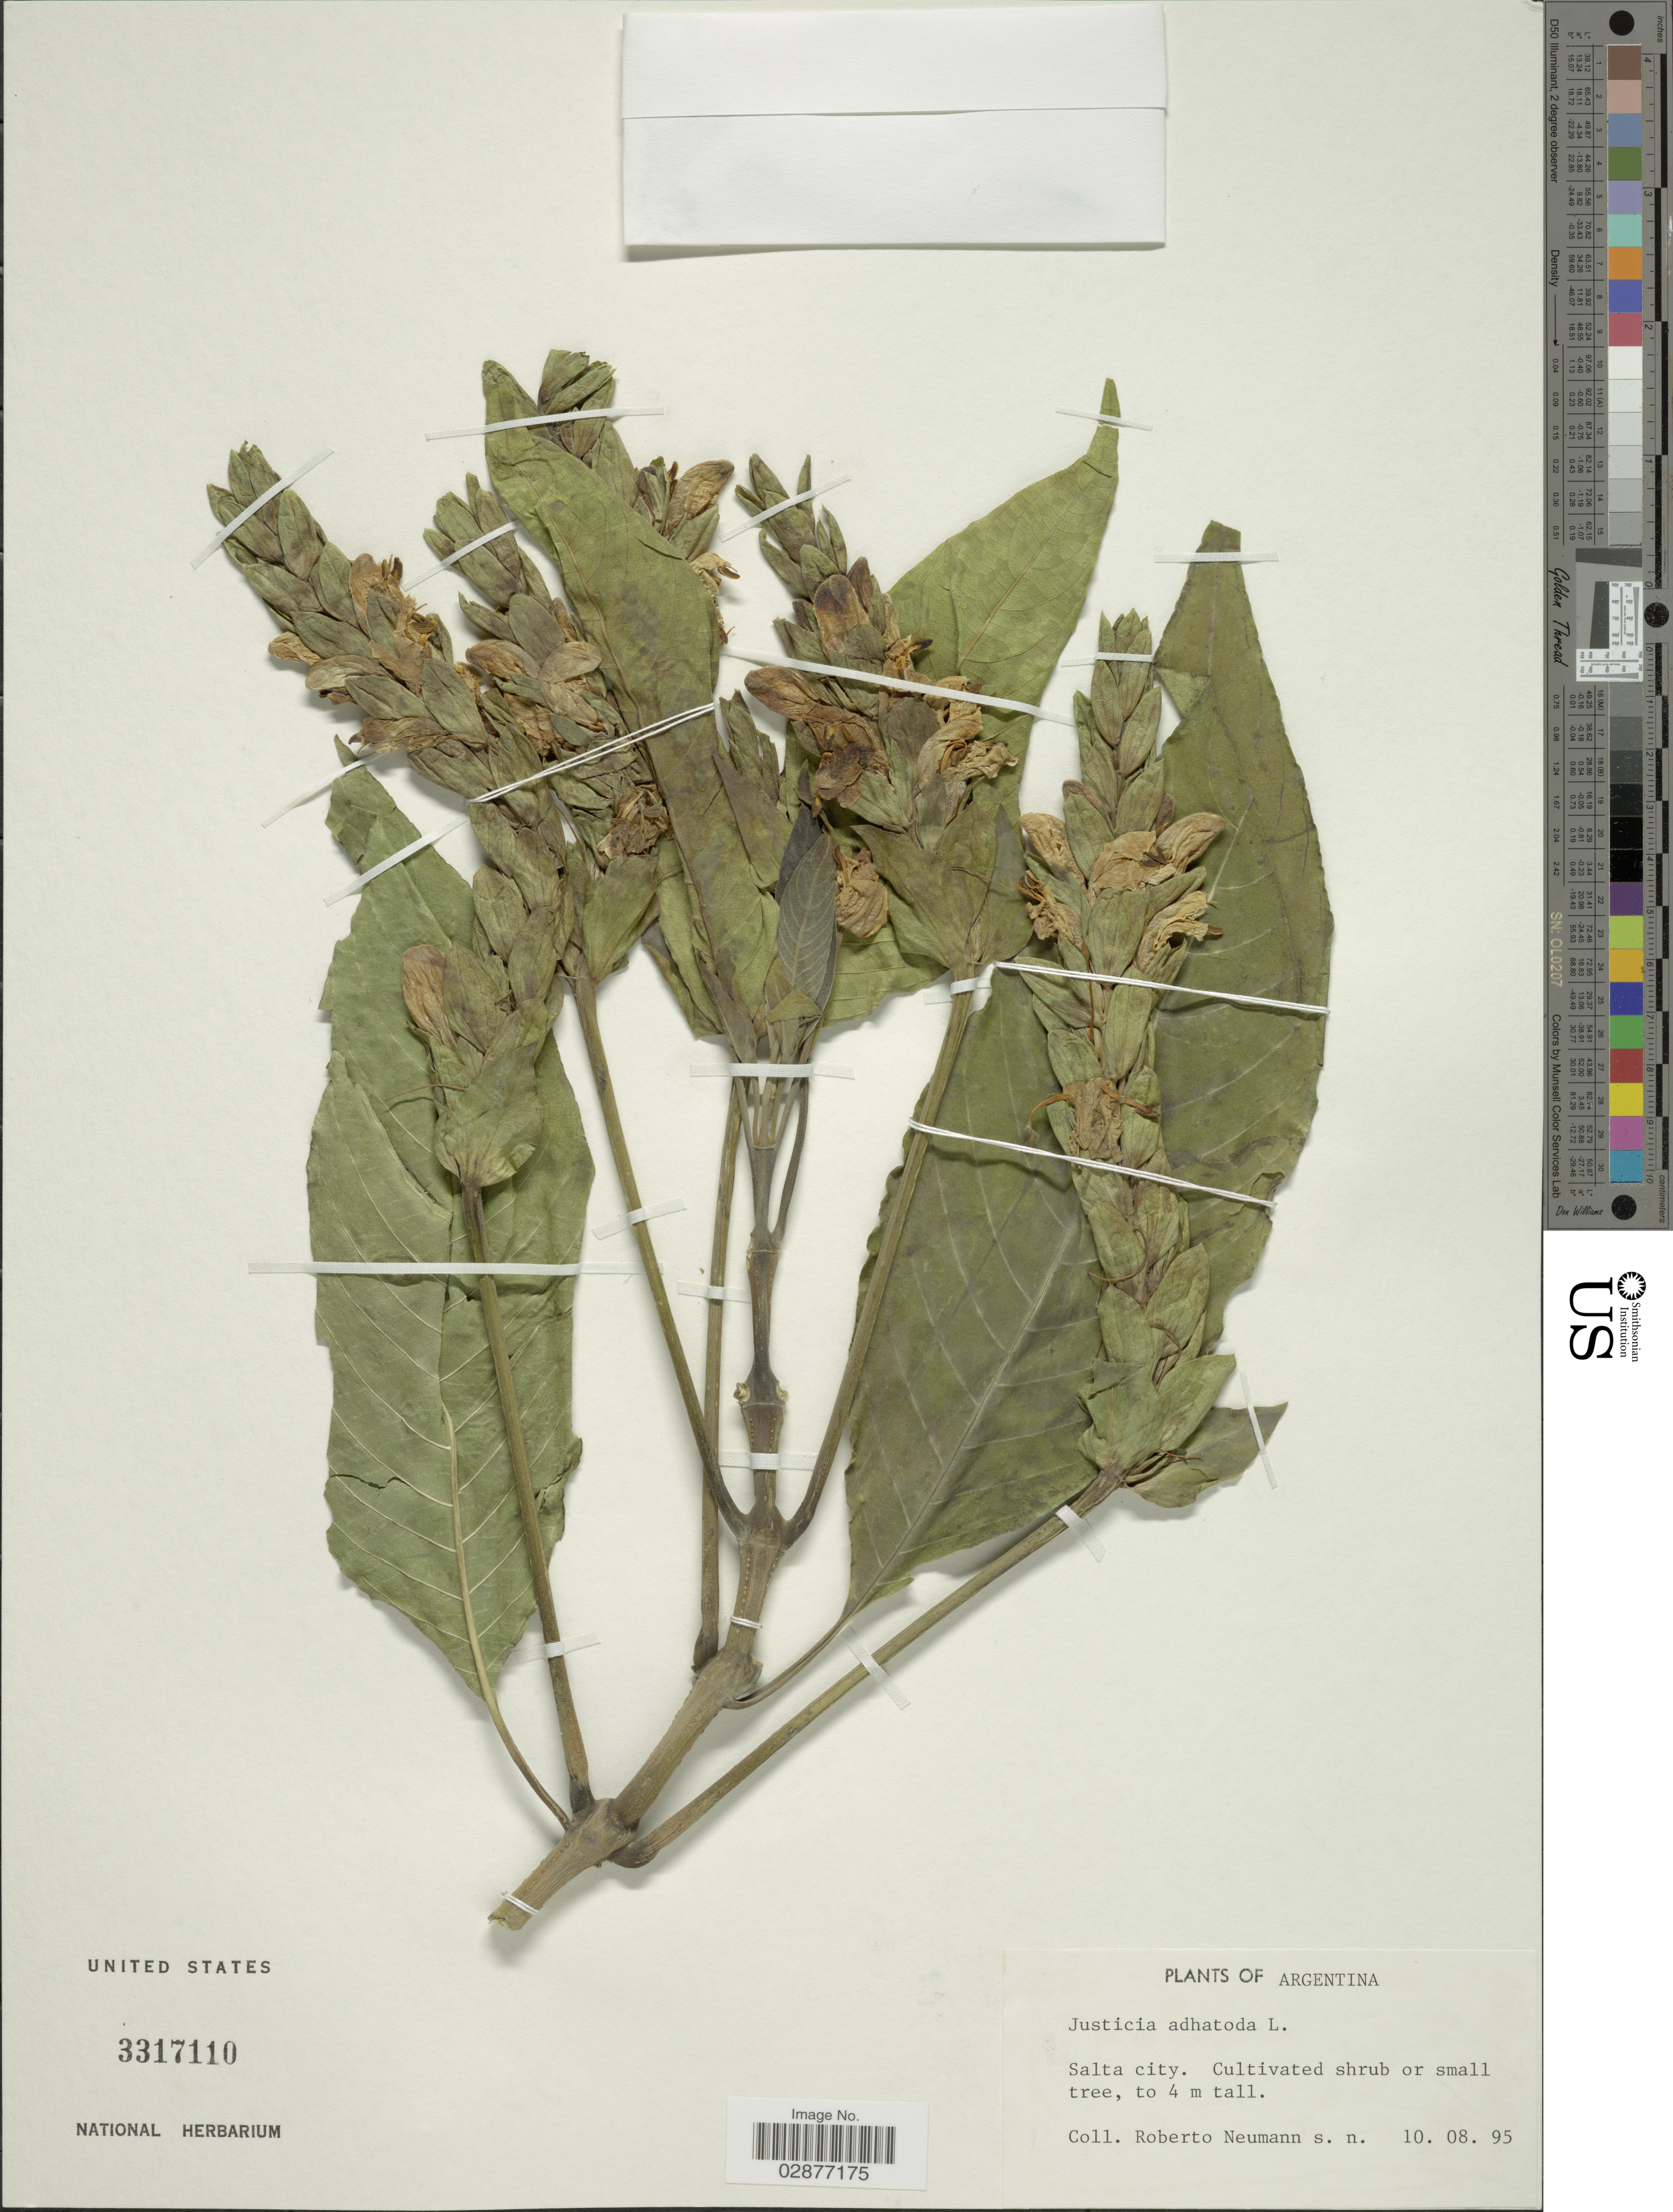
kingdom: Plantae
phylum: Tracheophyta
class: Magnoliopsida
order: Lamiales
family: Acanthaceae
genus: Justicia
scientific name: Justicia adhatoda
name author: L.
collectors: R. Neumann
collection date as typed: Transcribed d/m/y: 10/8/95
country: Argentina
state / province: Salta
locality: Salta city.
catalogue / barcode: US 3317110